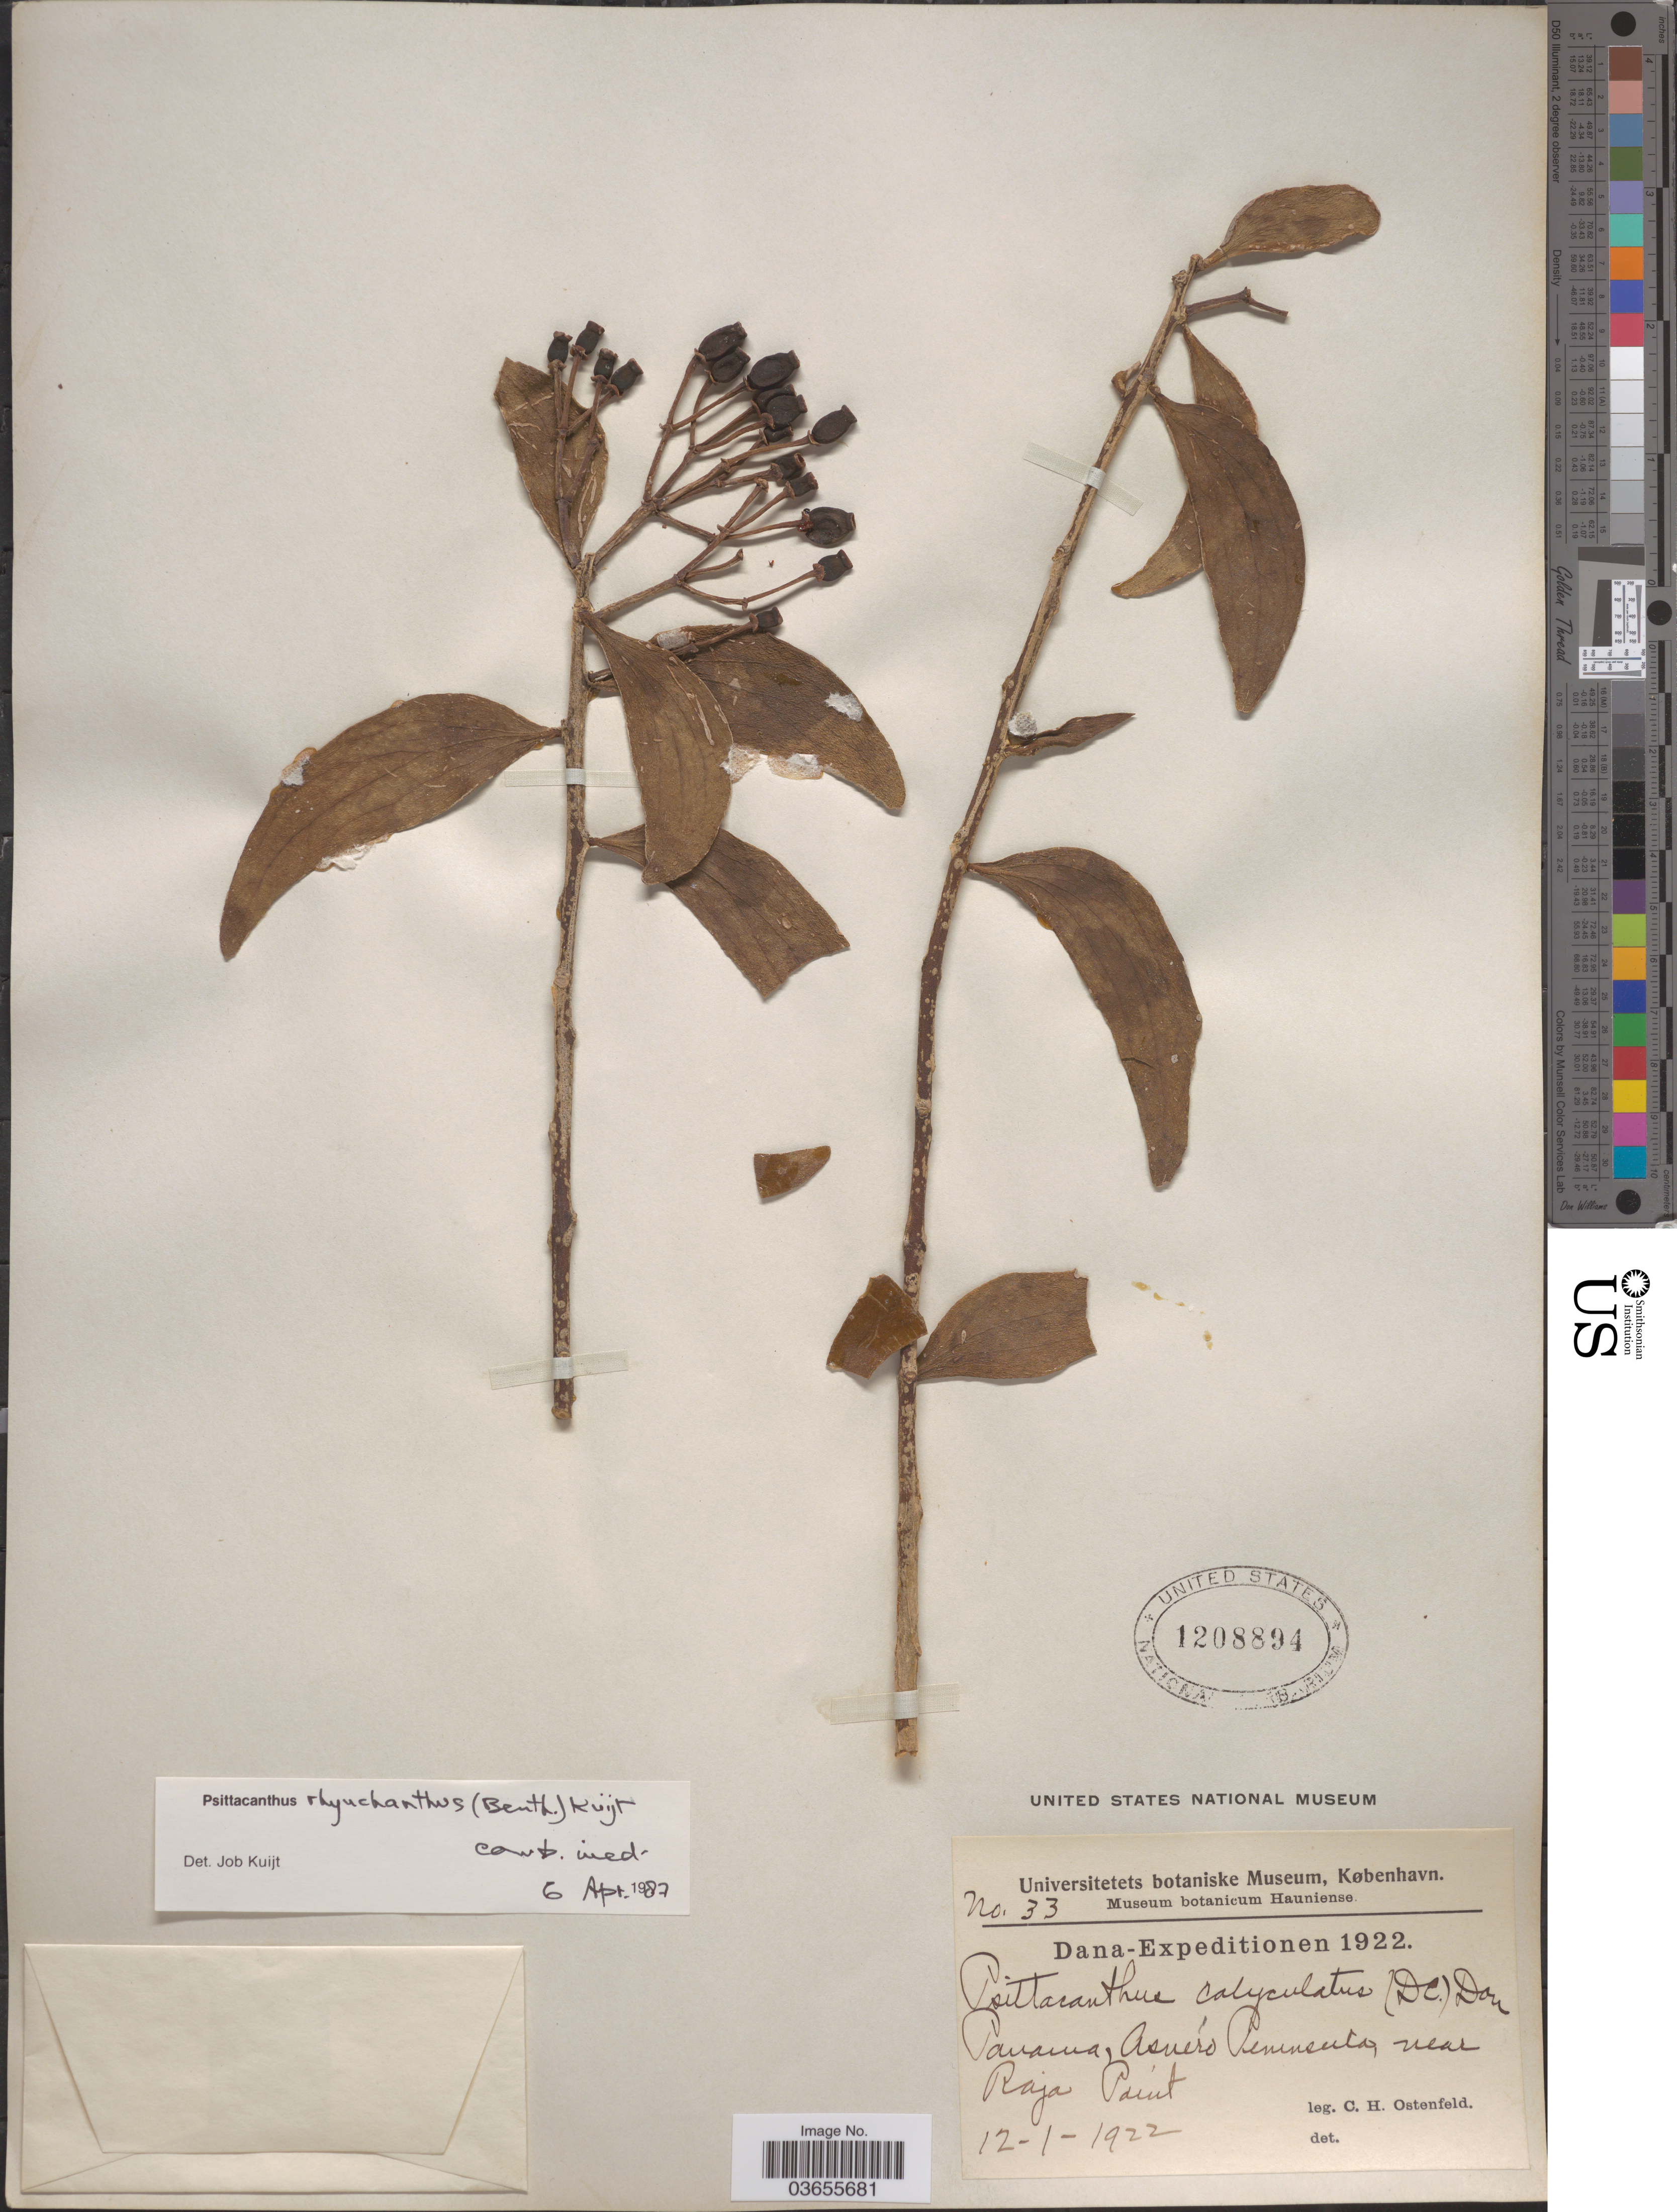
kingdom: Plantae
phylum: Tracheophyta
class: Magnoliopsida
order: Santalales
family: Loranthaceae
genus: Psittacanthus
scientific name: Psittacanthus rhynchanthus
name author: (Benth.) Kuijt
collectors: C. Ostenfeld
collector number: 33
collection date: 1922-01-12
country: Panama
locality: Asueró Peninsula, near Raja Point.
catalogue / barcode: US 1208894